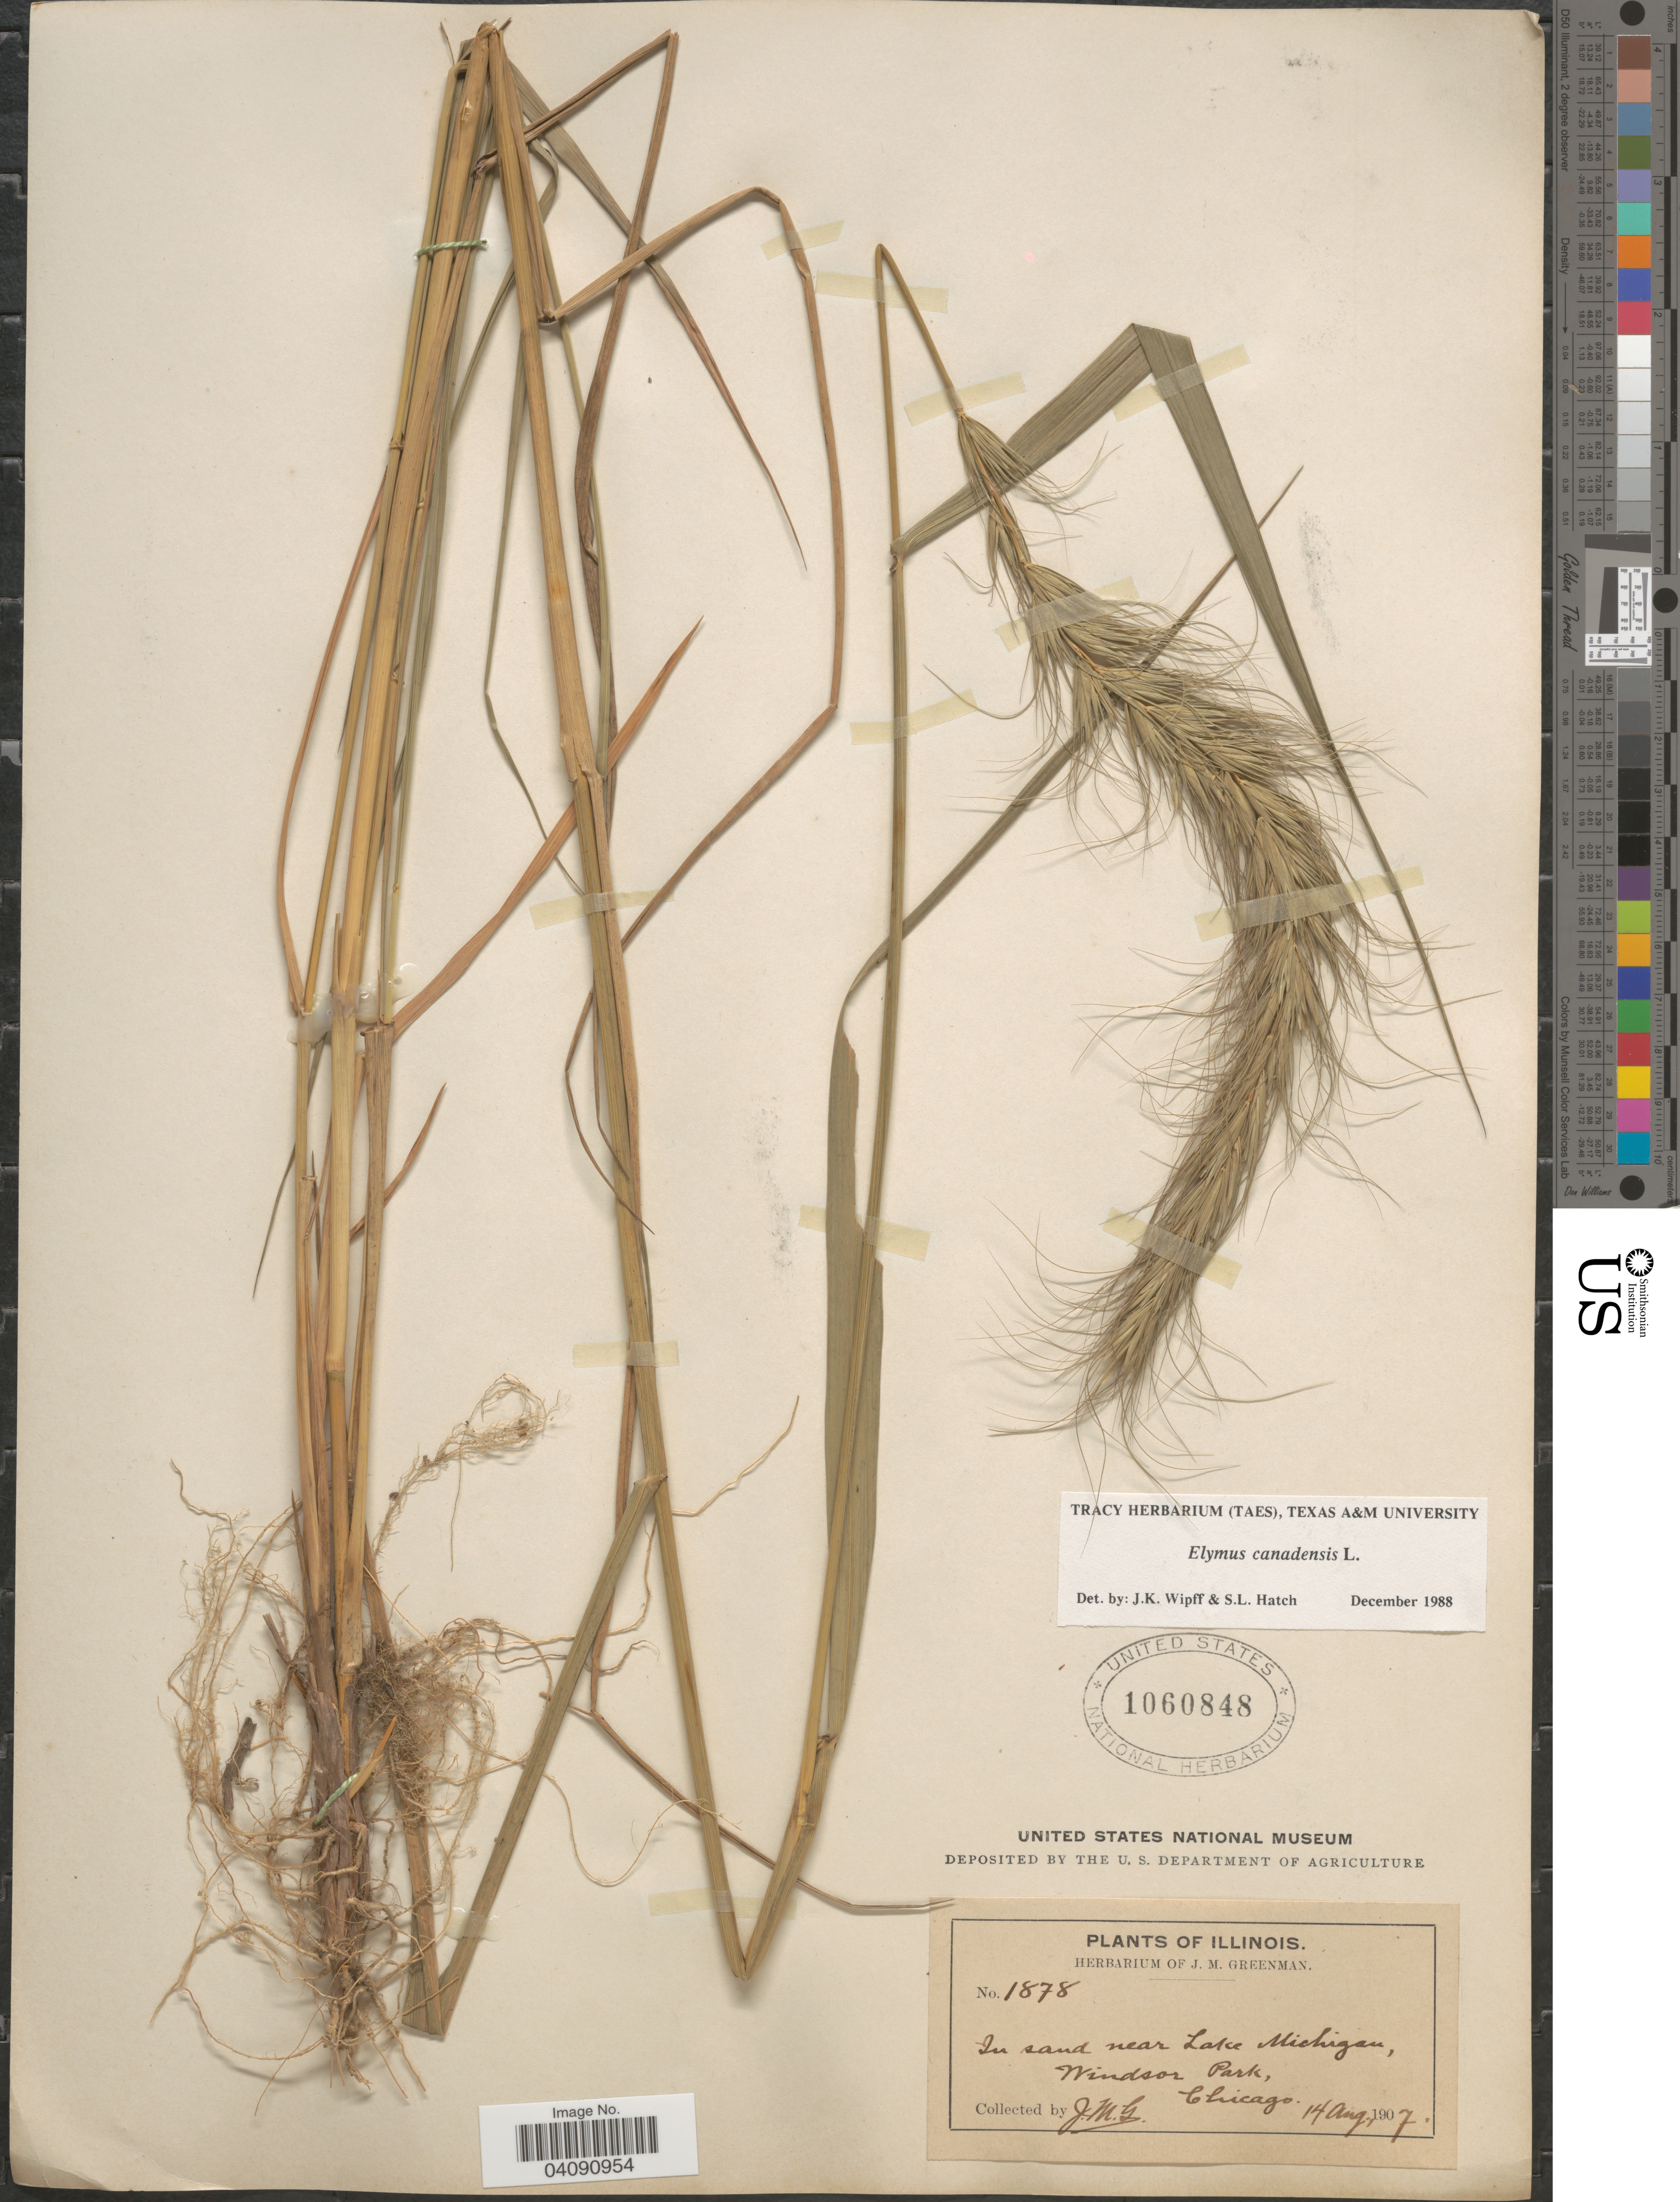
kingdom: Plantae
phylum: Tracheophyta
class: Liliopsida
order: Poales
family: Poaceae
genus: Elymus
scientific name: Elymus canadensis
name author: L.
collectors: J. M. Greenman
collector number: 1878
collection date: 1907-08-14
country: United States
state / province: Illinois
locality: In sand near Lake Michigan, Windsor Park, Chicago.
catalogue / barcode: US 1060848